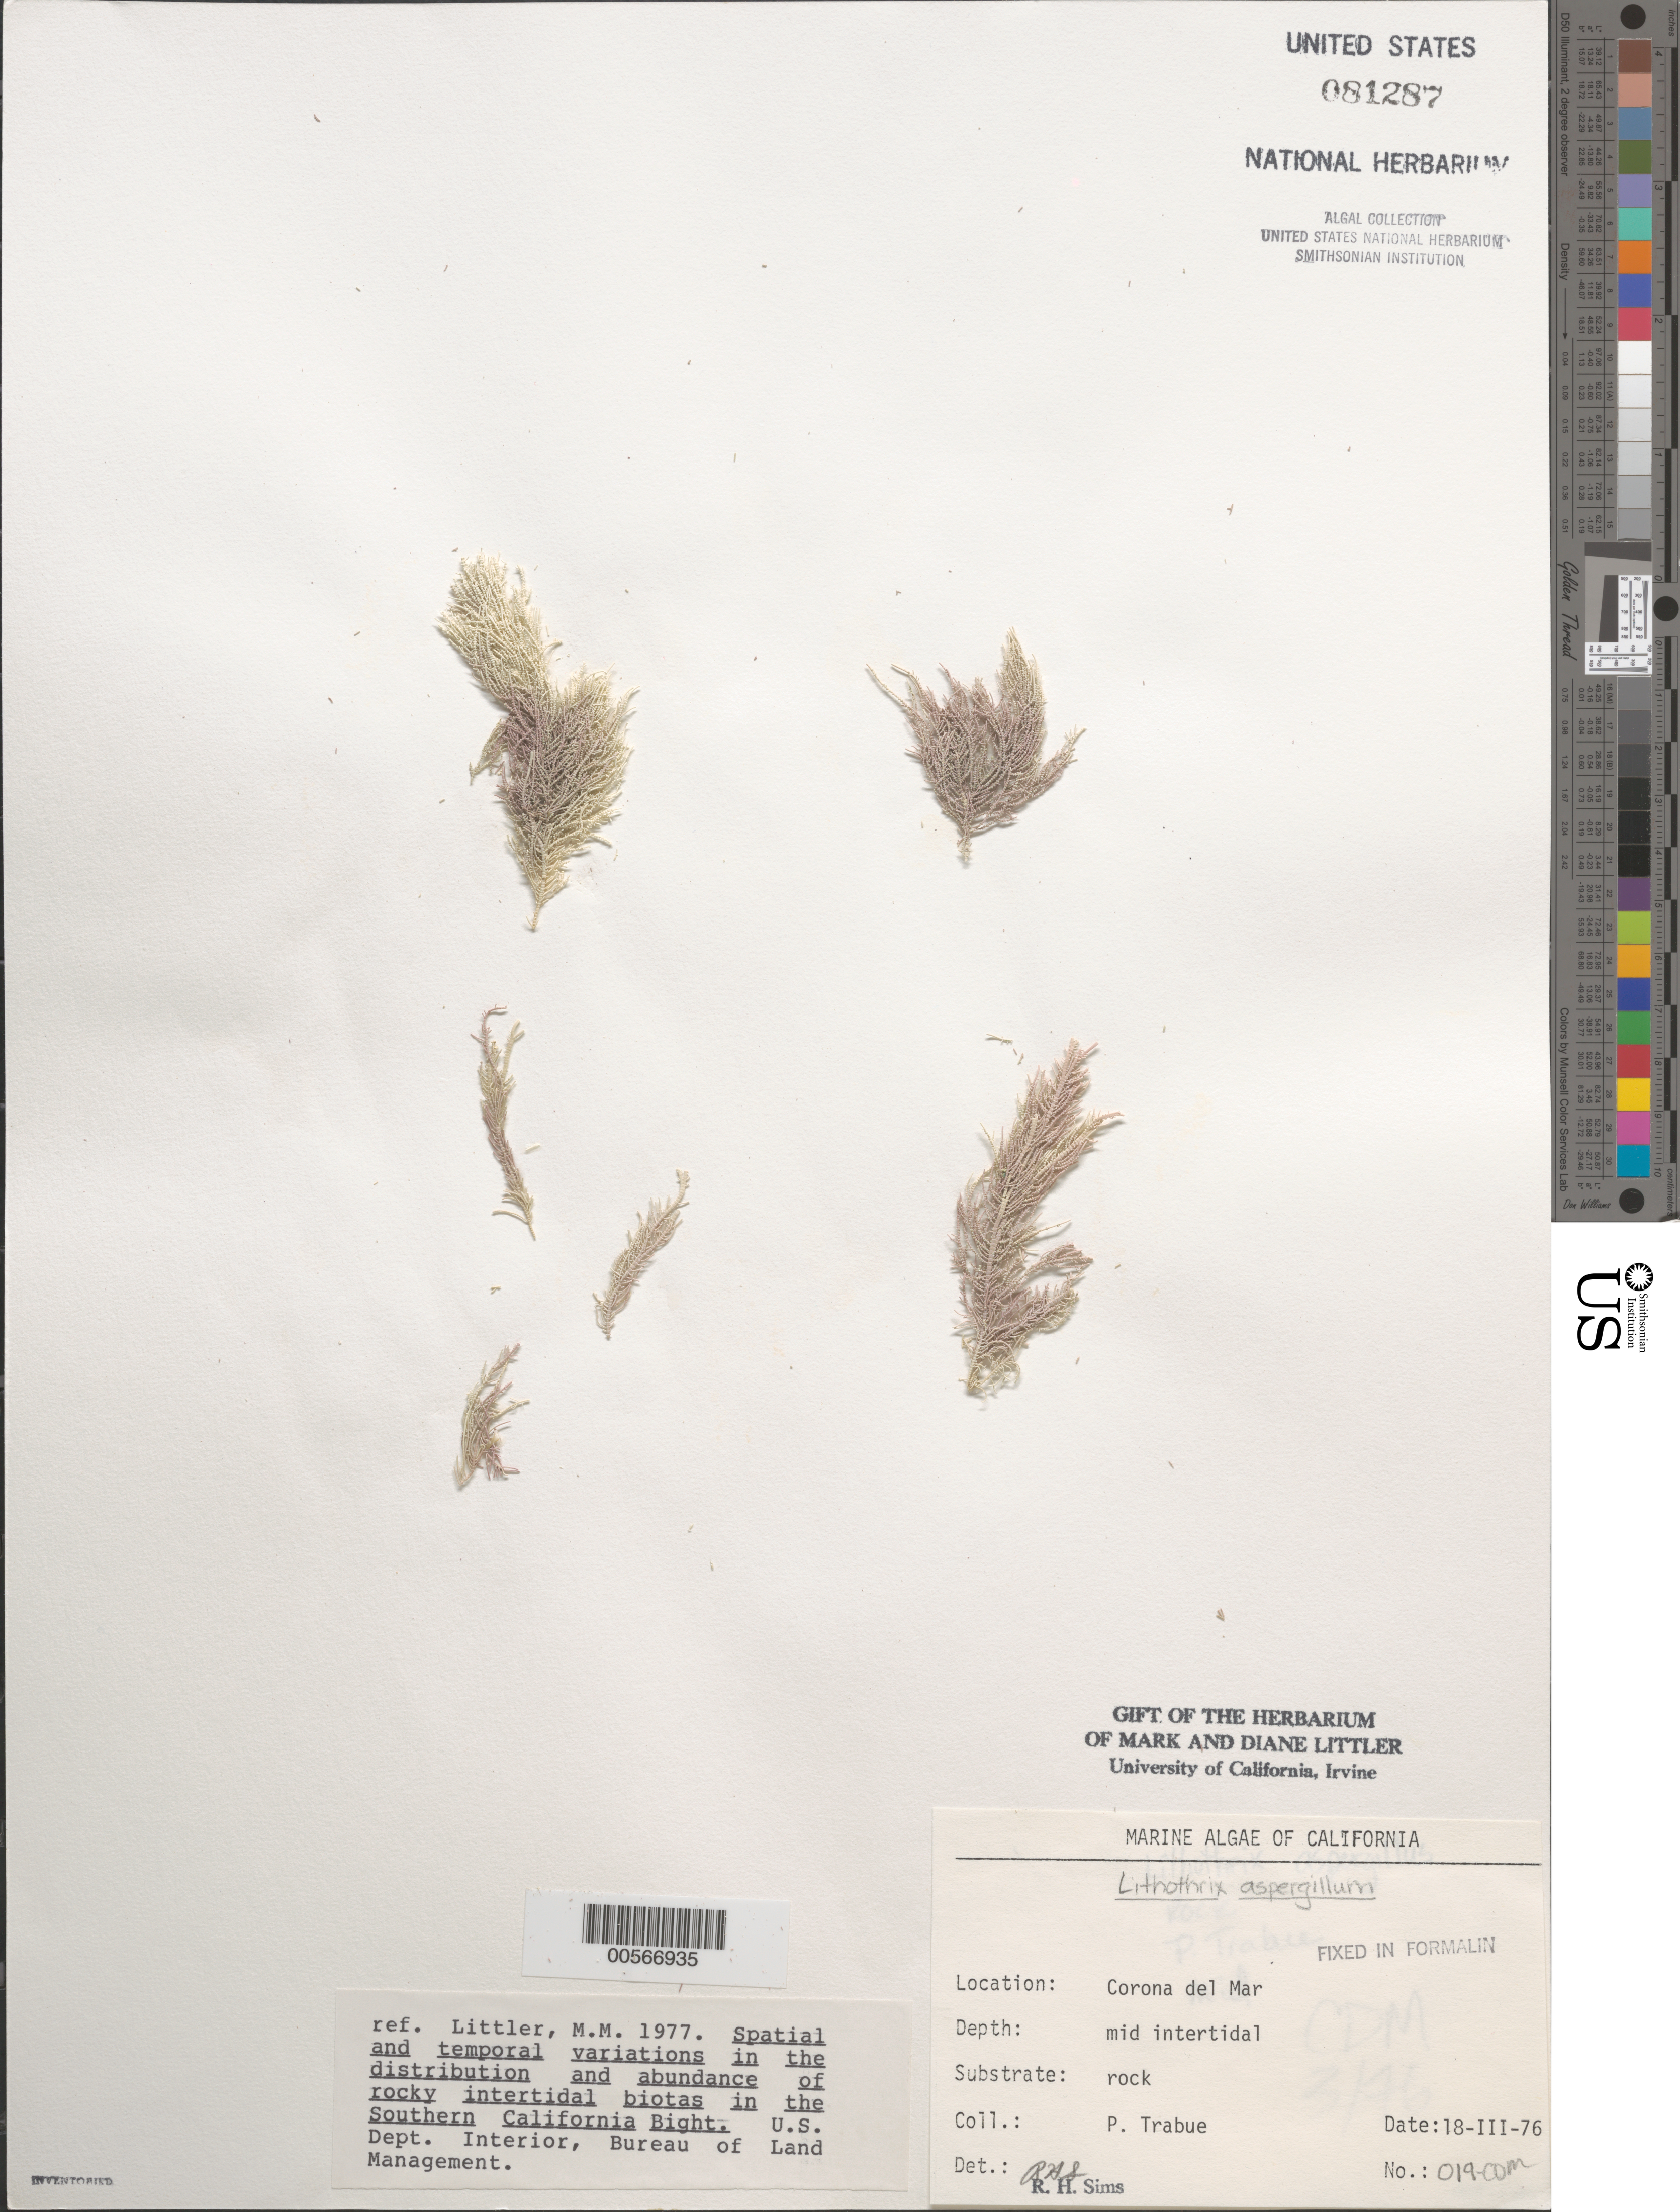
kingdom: Plantae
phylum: Rhodophyta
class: Florideophyceae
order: Corallinales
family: Lithophyllaceae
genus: Lithothrix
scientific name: Lithothrix aspergillum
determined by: Sims, Robert H.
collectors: P. J. Trabue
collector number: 019-CDM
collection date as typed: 18 Mar 1976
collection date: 1976-03-18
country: United States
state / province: California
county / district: Orange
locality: Corona del Mar, mouth of Morning Canyon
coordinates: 33 35'14"N, 117 51'54"W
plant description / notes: BLM-SOCALBIGHT Rocky Intertidal Survey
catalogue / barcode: US 81287